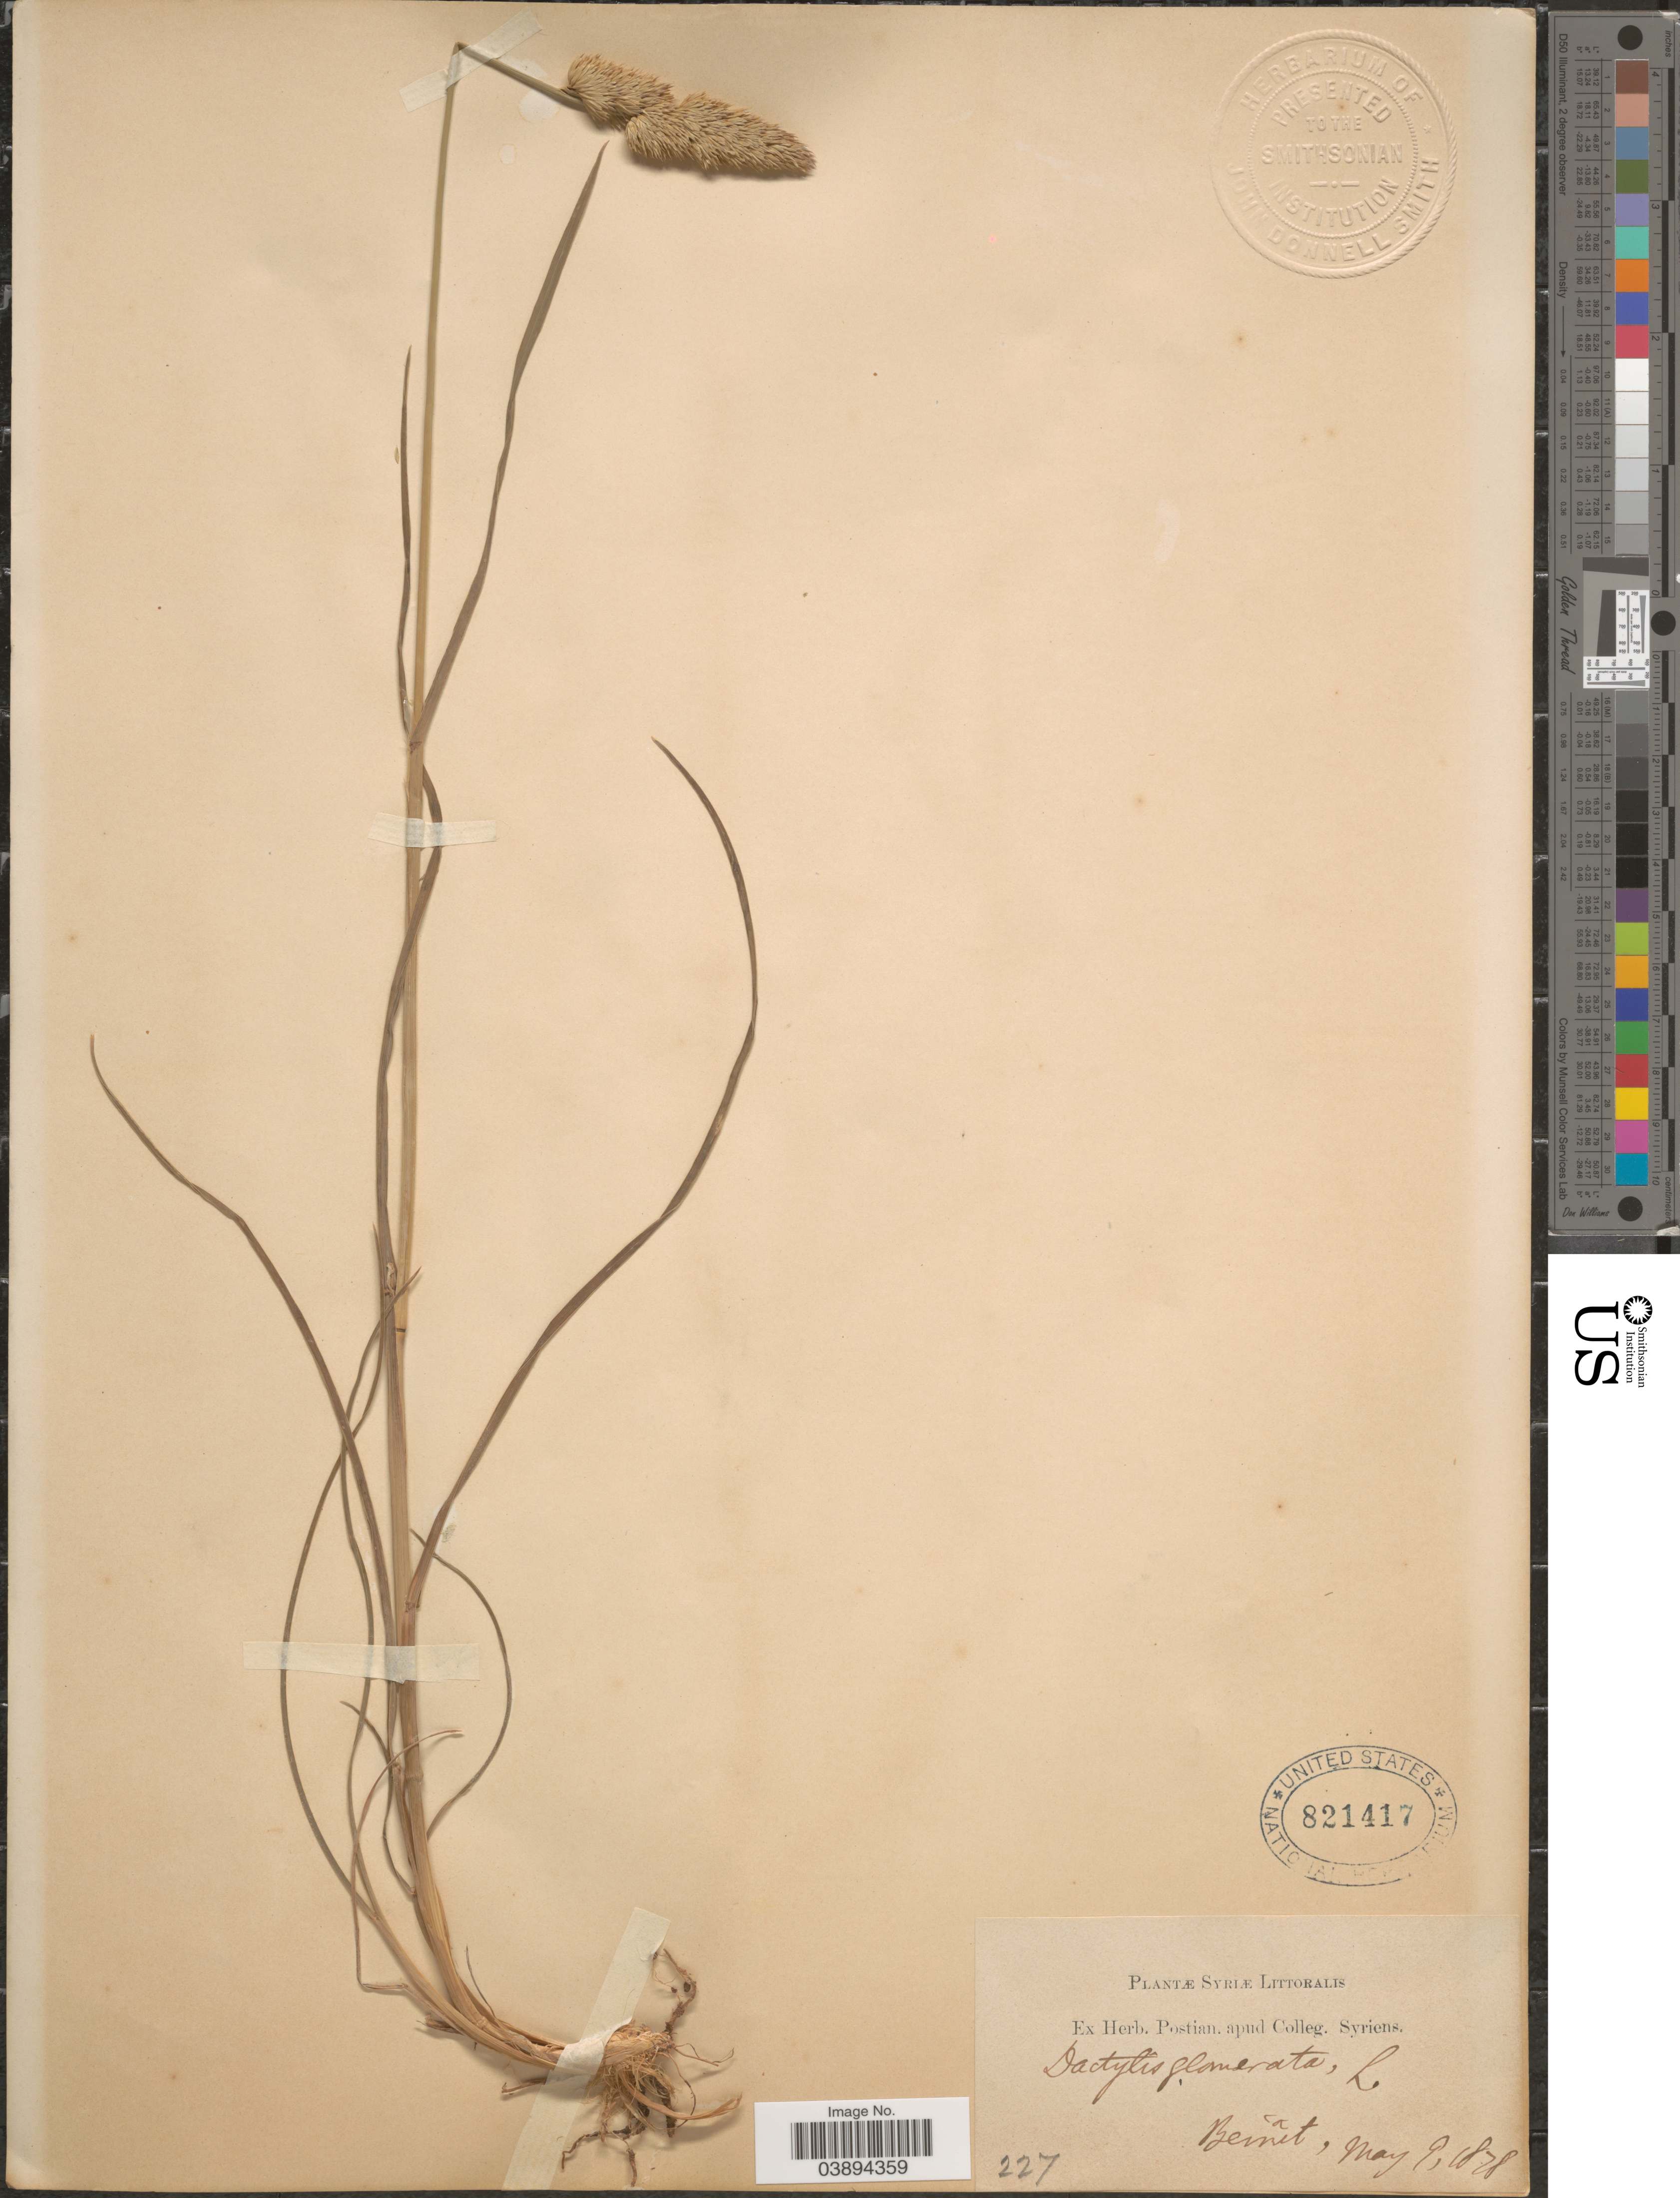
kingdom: Plantae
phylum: Tracheophyta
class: Liliopsida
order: Poales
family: Poaceae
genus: Dactylis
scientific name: Dactylis glomerata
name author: L.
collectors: ex herb. Postian. apud Colleg. Syriens. Protest. USE "Fannie P. A. Shepard" (10308853) AS PRIMARY COLLECTOR INSTEAD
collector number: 227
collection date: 1828-05-09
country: Lebanon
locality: Syriæ Littoralis. Beirut.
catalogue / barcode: US 821417